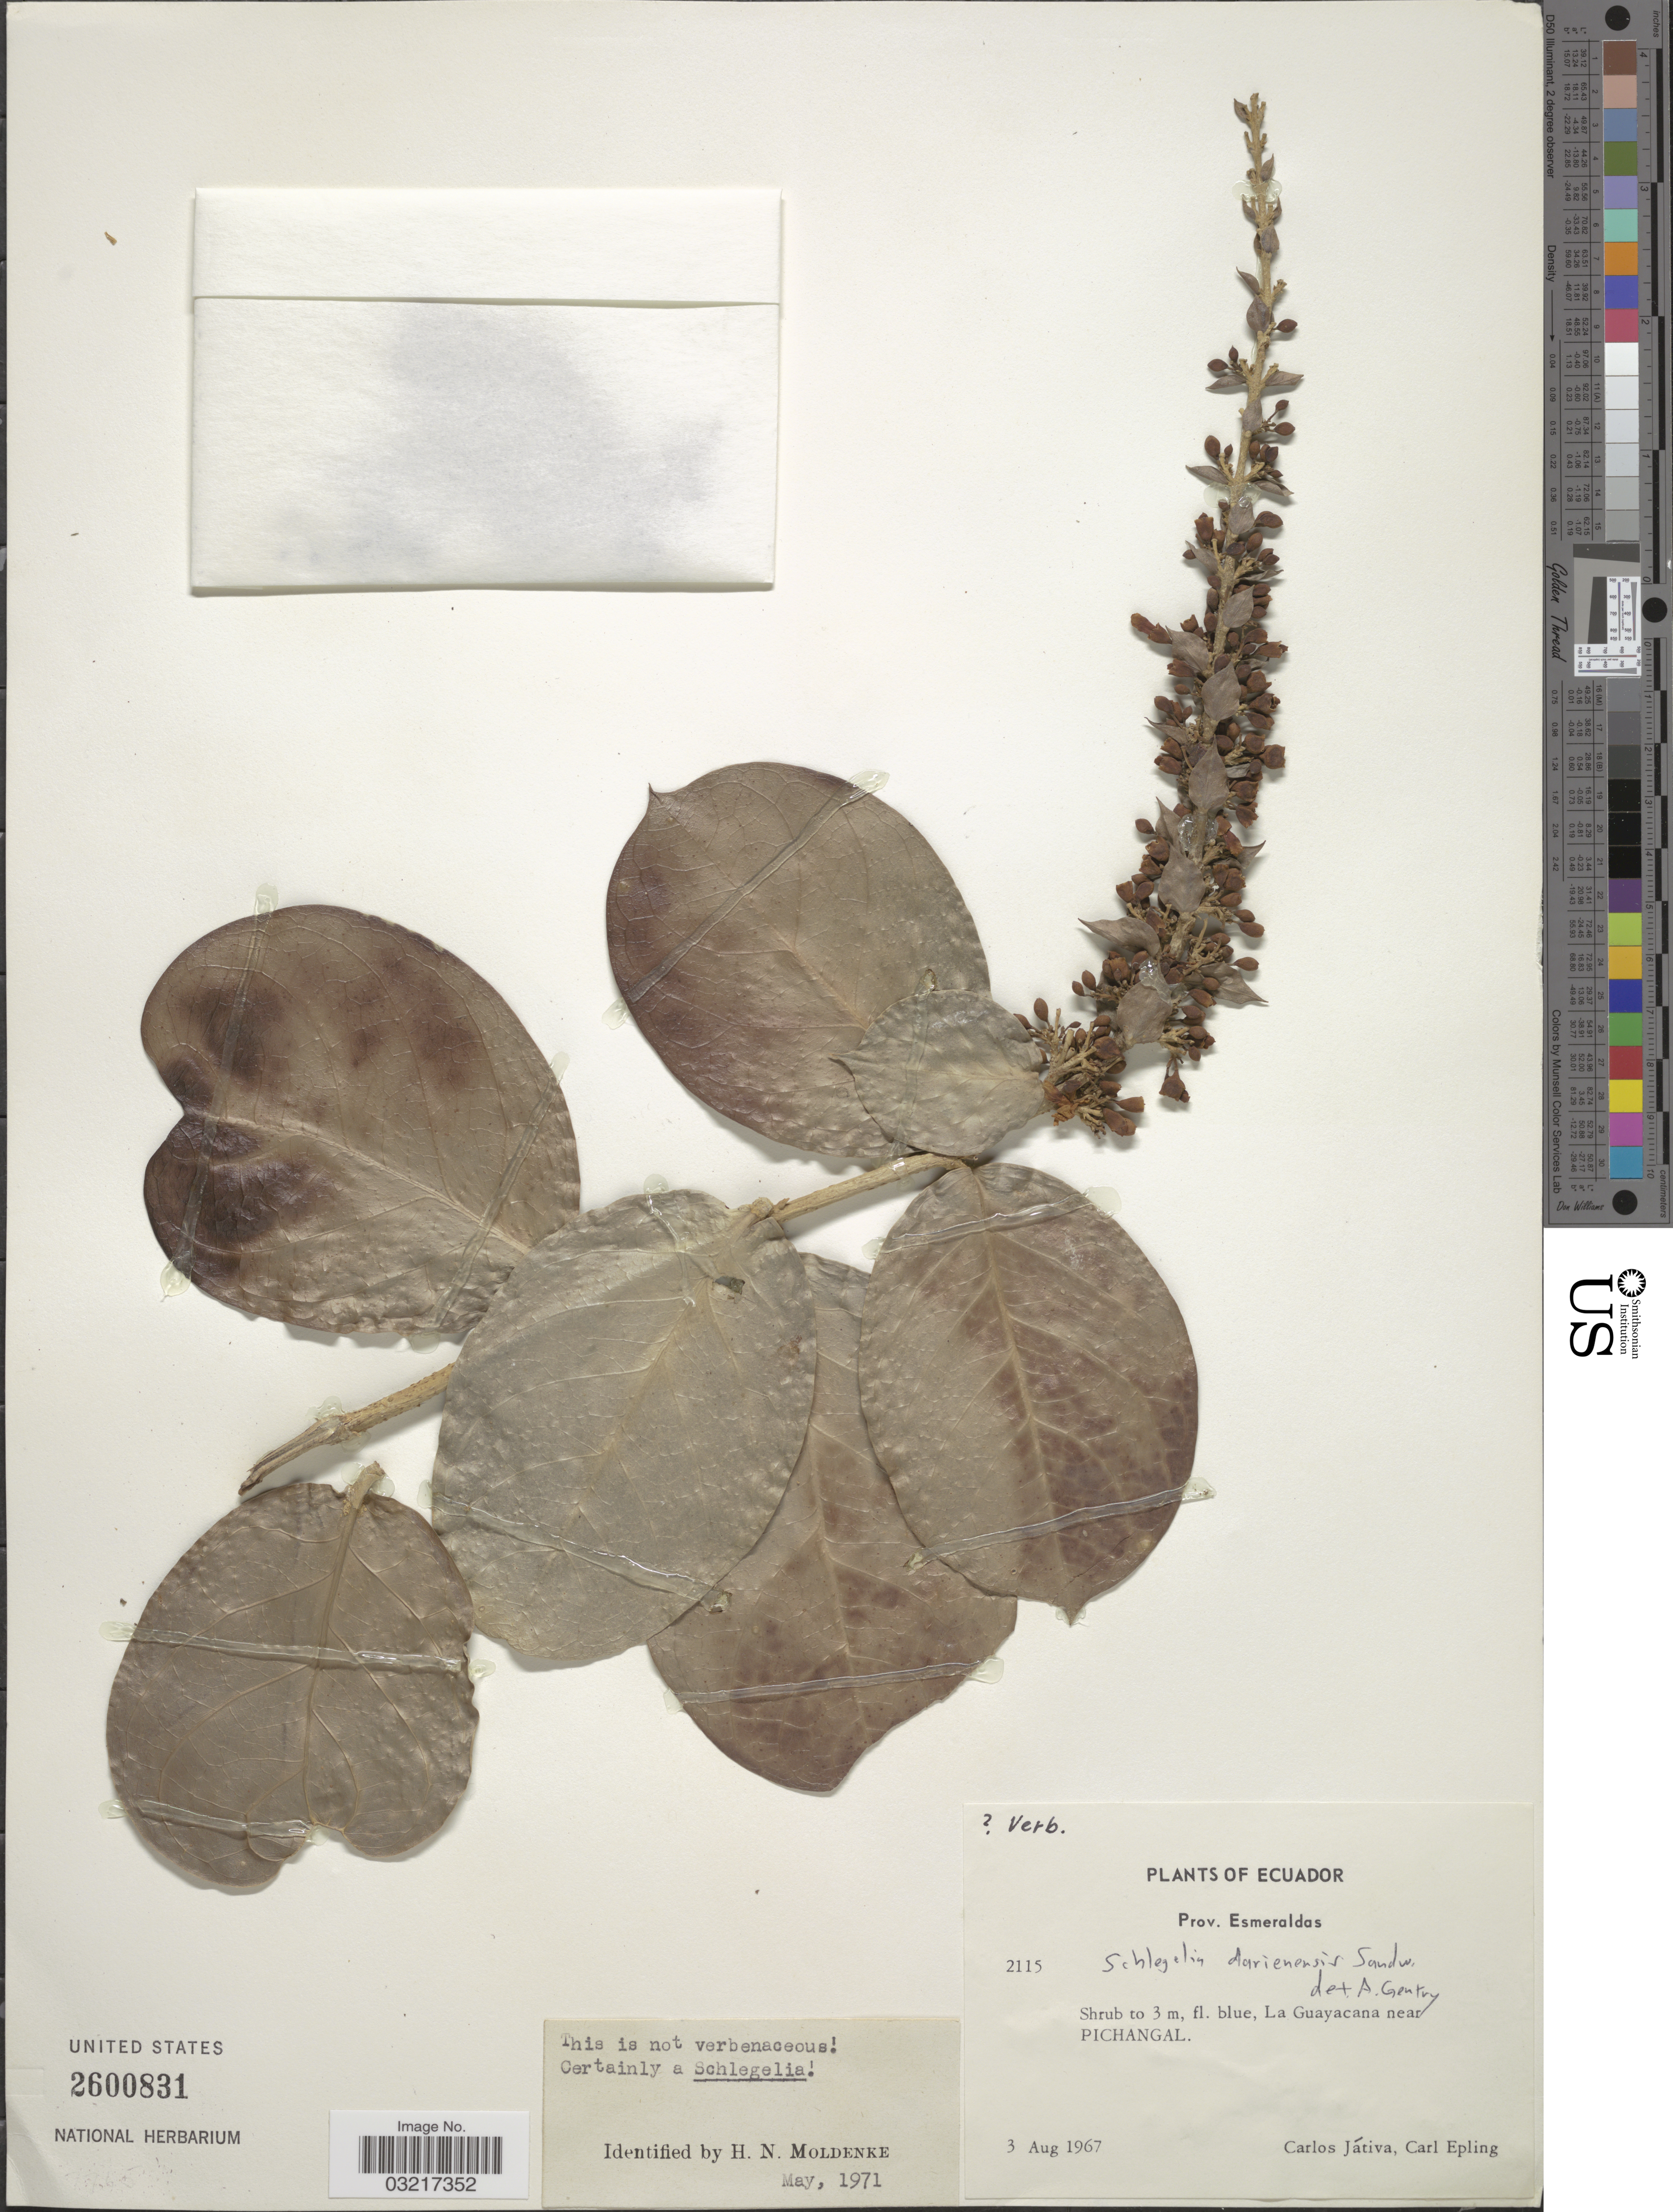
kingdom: Plantae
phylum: Tracheophyta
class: Magnoliopsida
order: Lamiales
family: Schlegeliaceae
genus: Schlegelia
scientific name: Schlegelia darienensis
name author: Sandwith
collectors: C. D. Játiva & C. C. Epling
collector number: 2115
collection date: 1967-08-03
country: Ecuador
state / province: Esmeraldas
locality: La Guayacana near Pichangal.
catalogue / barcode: US 2600831